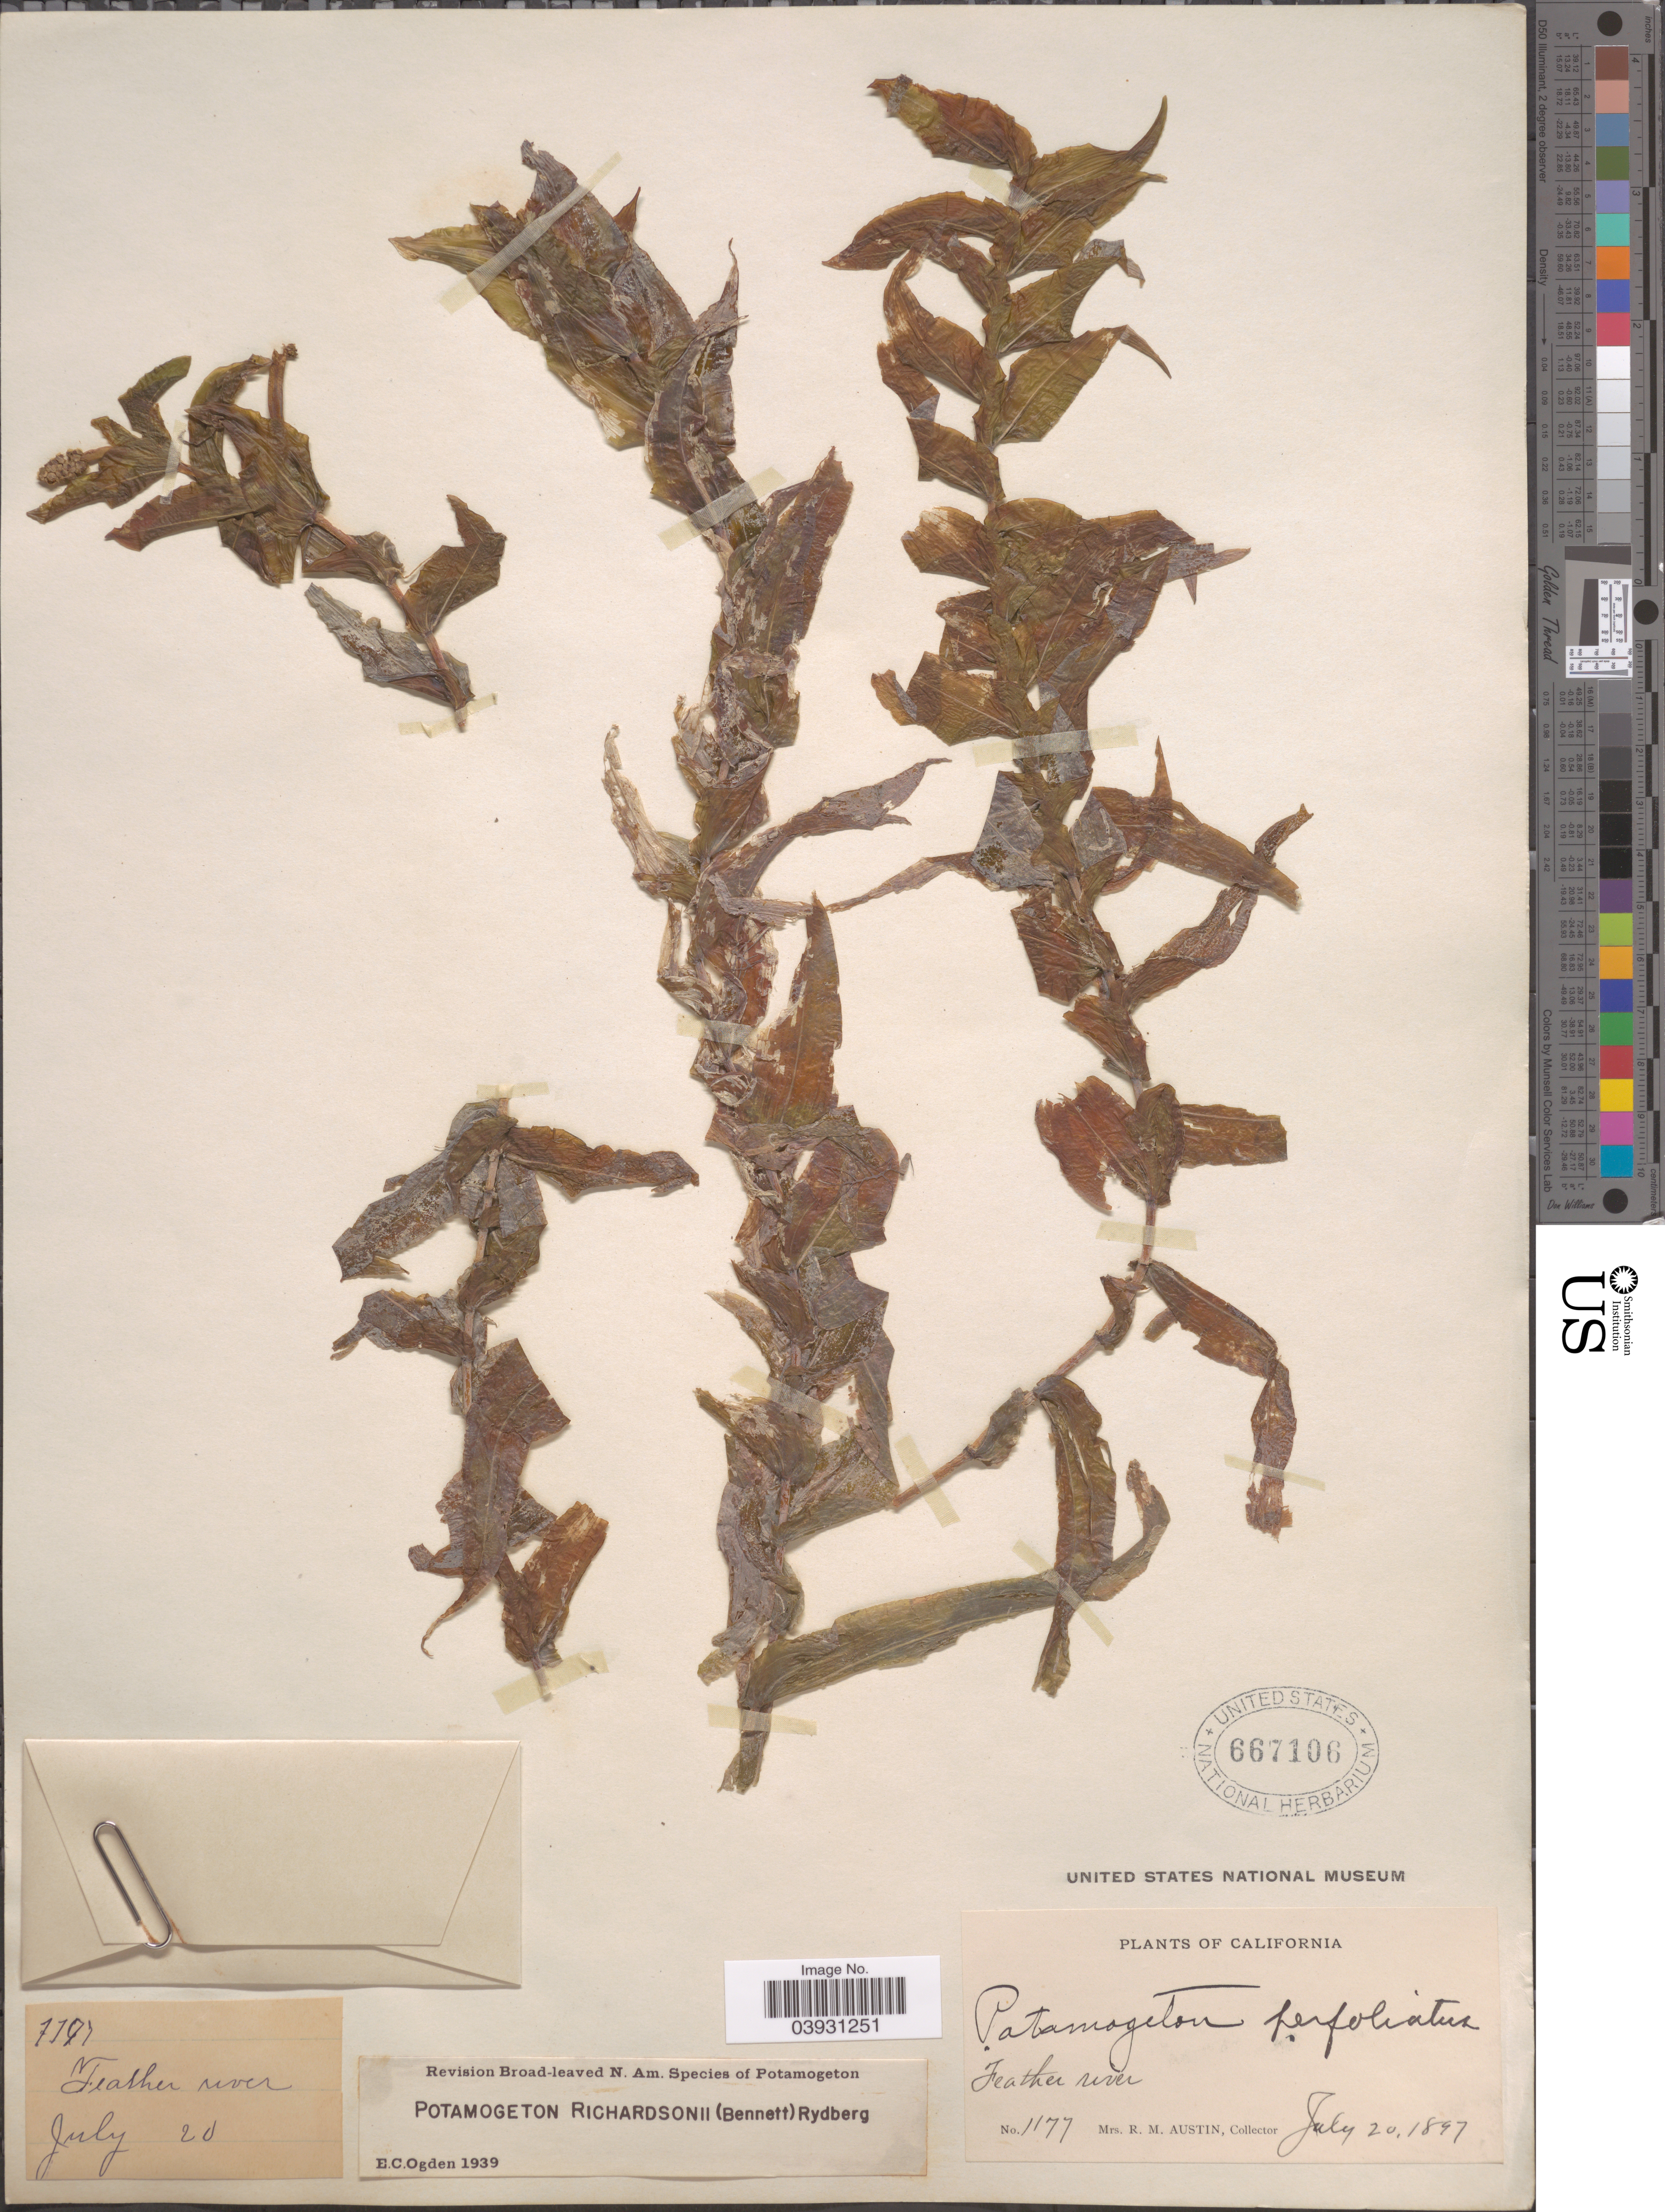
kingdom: Plantae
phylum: Tracheophyta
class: Liliopsida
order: Alismatales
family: Potamogetonaceae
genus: Potamogeton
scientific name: Potamogeton richardsonii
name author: (A.W. Benn.) Rydb.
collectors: R. Austin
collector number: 1177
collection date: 1897-07-20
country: United States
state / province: California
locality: Feather river.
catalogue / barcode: US 667106